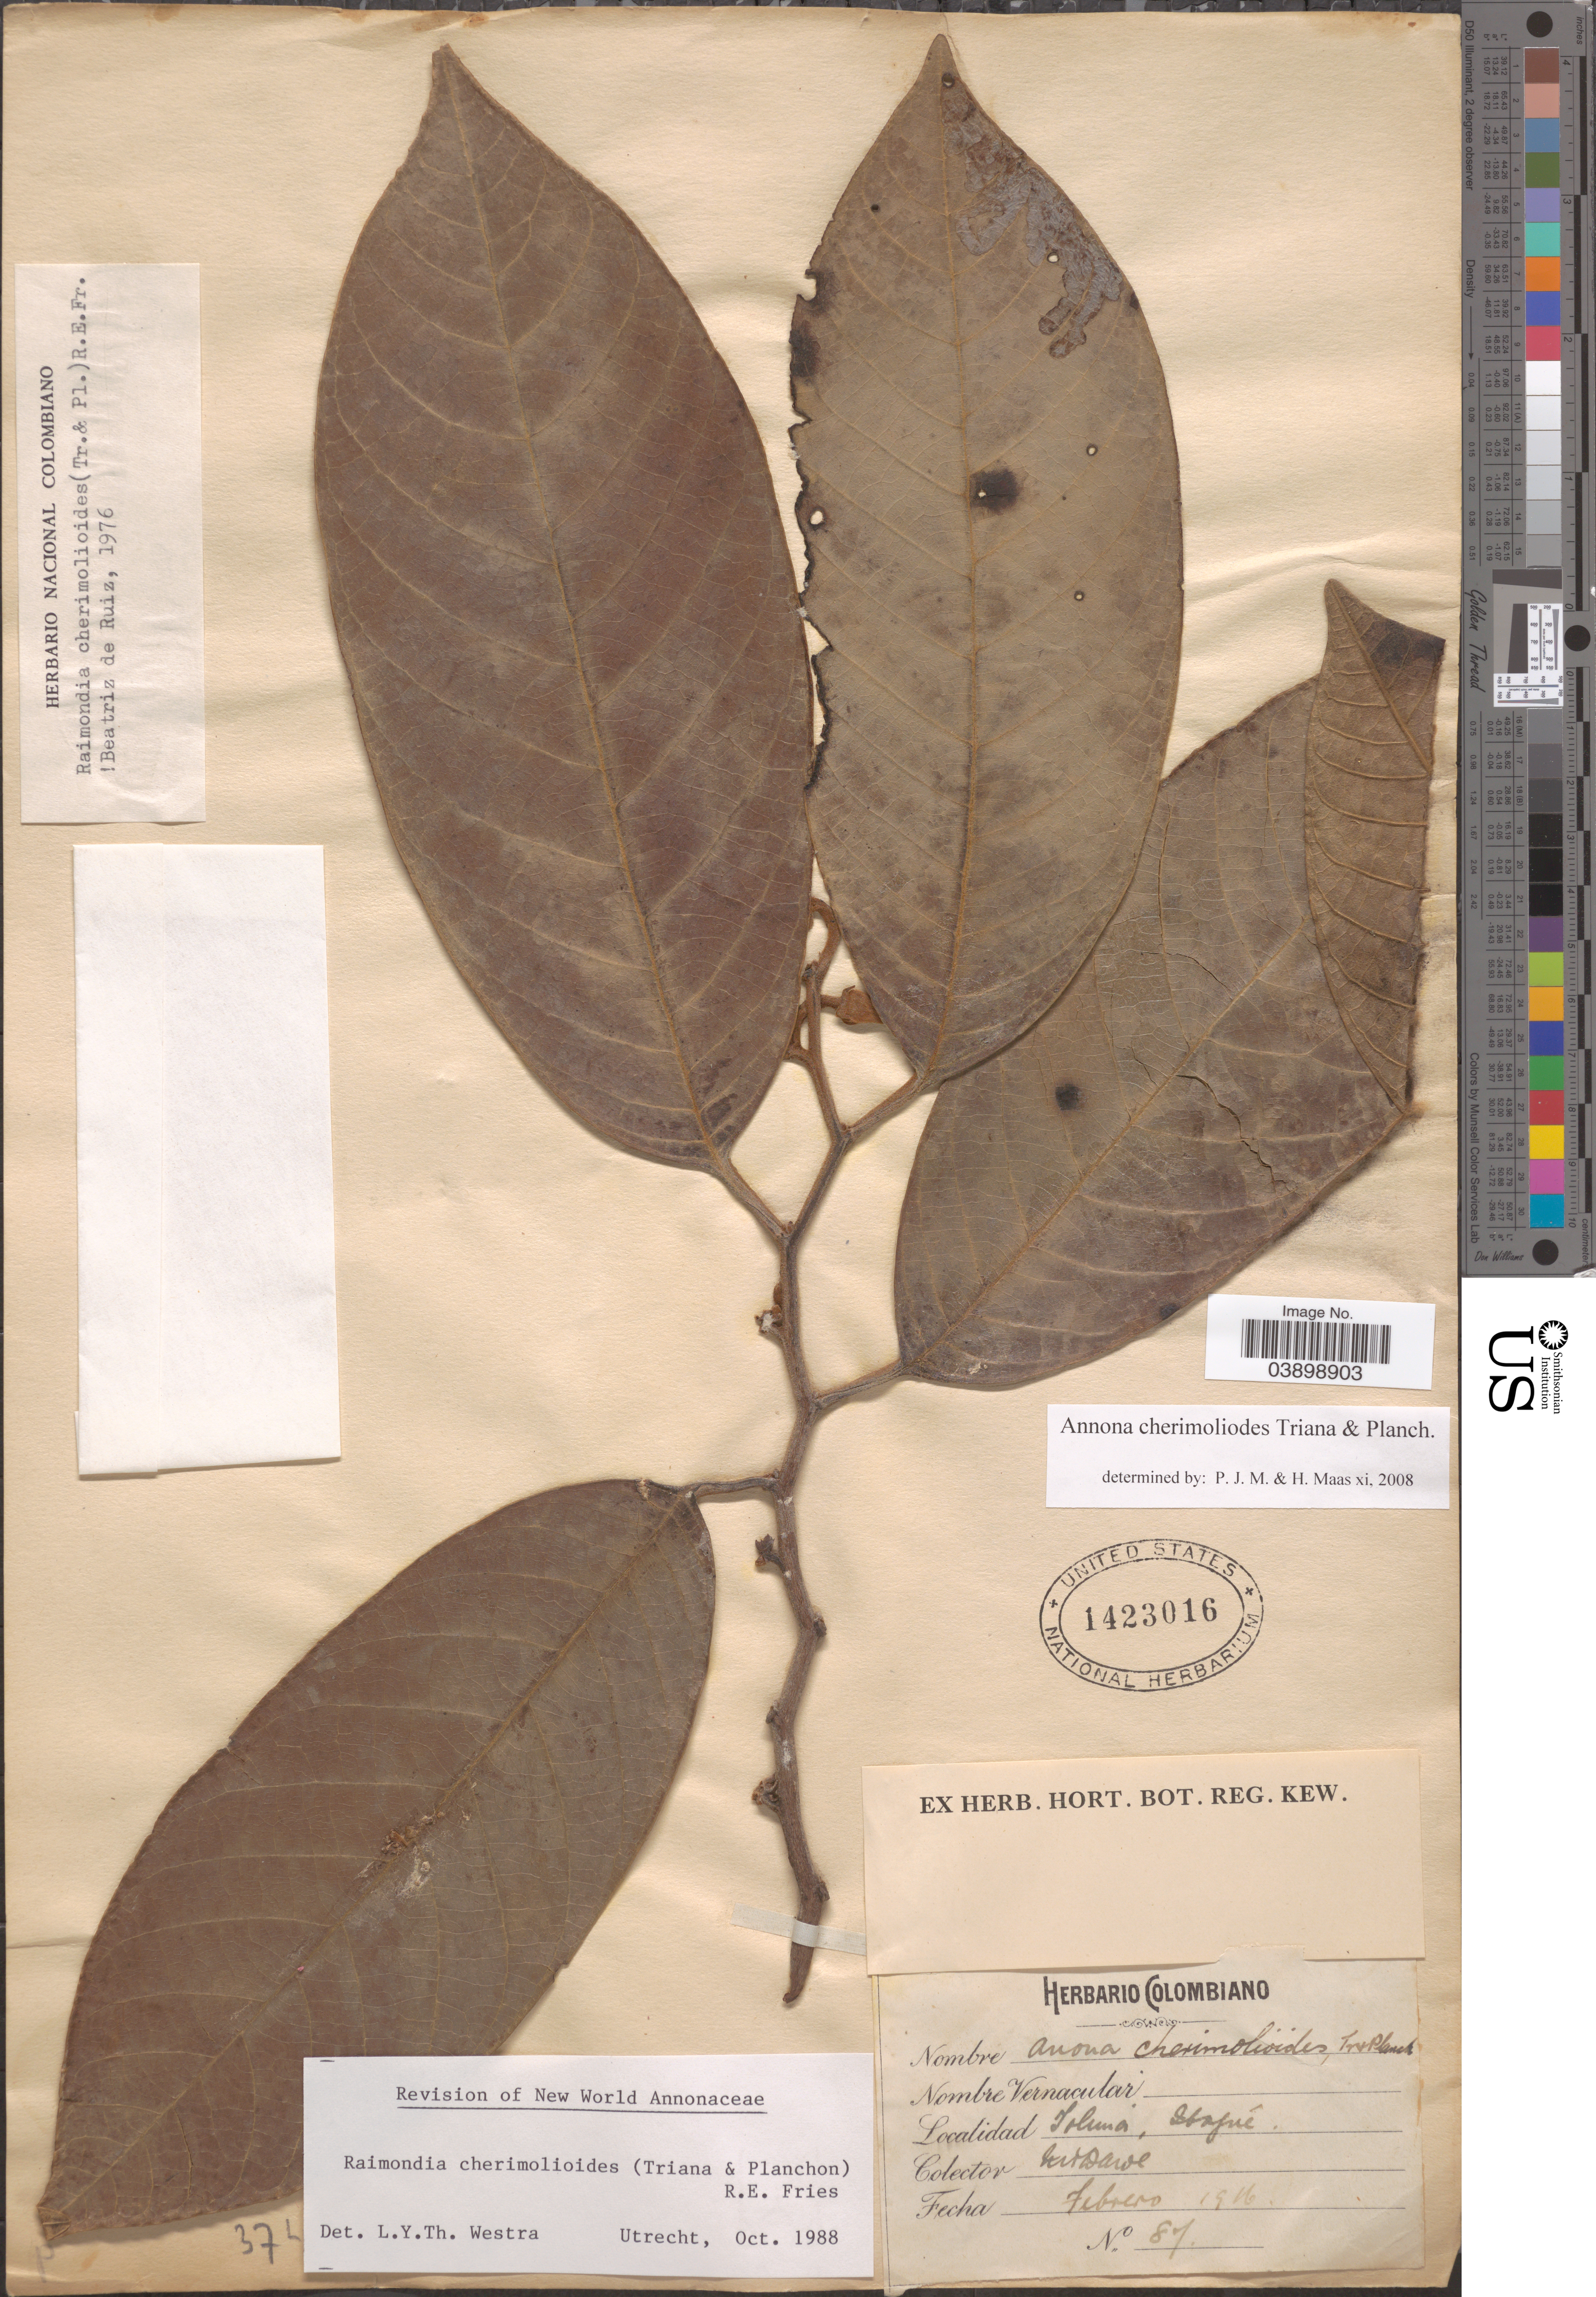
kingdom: Plantae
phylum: Tracheophyta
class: Magnoliopsida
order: Magnoliales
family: Annonaceae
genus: Annona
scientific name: Annona cherimola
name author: Mill.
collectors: M. T. Dawe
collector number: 87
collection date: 1916-02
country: Colombia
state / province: Tolima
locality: Ibagué.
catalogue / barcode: US 1423016